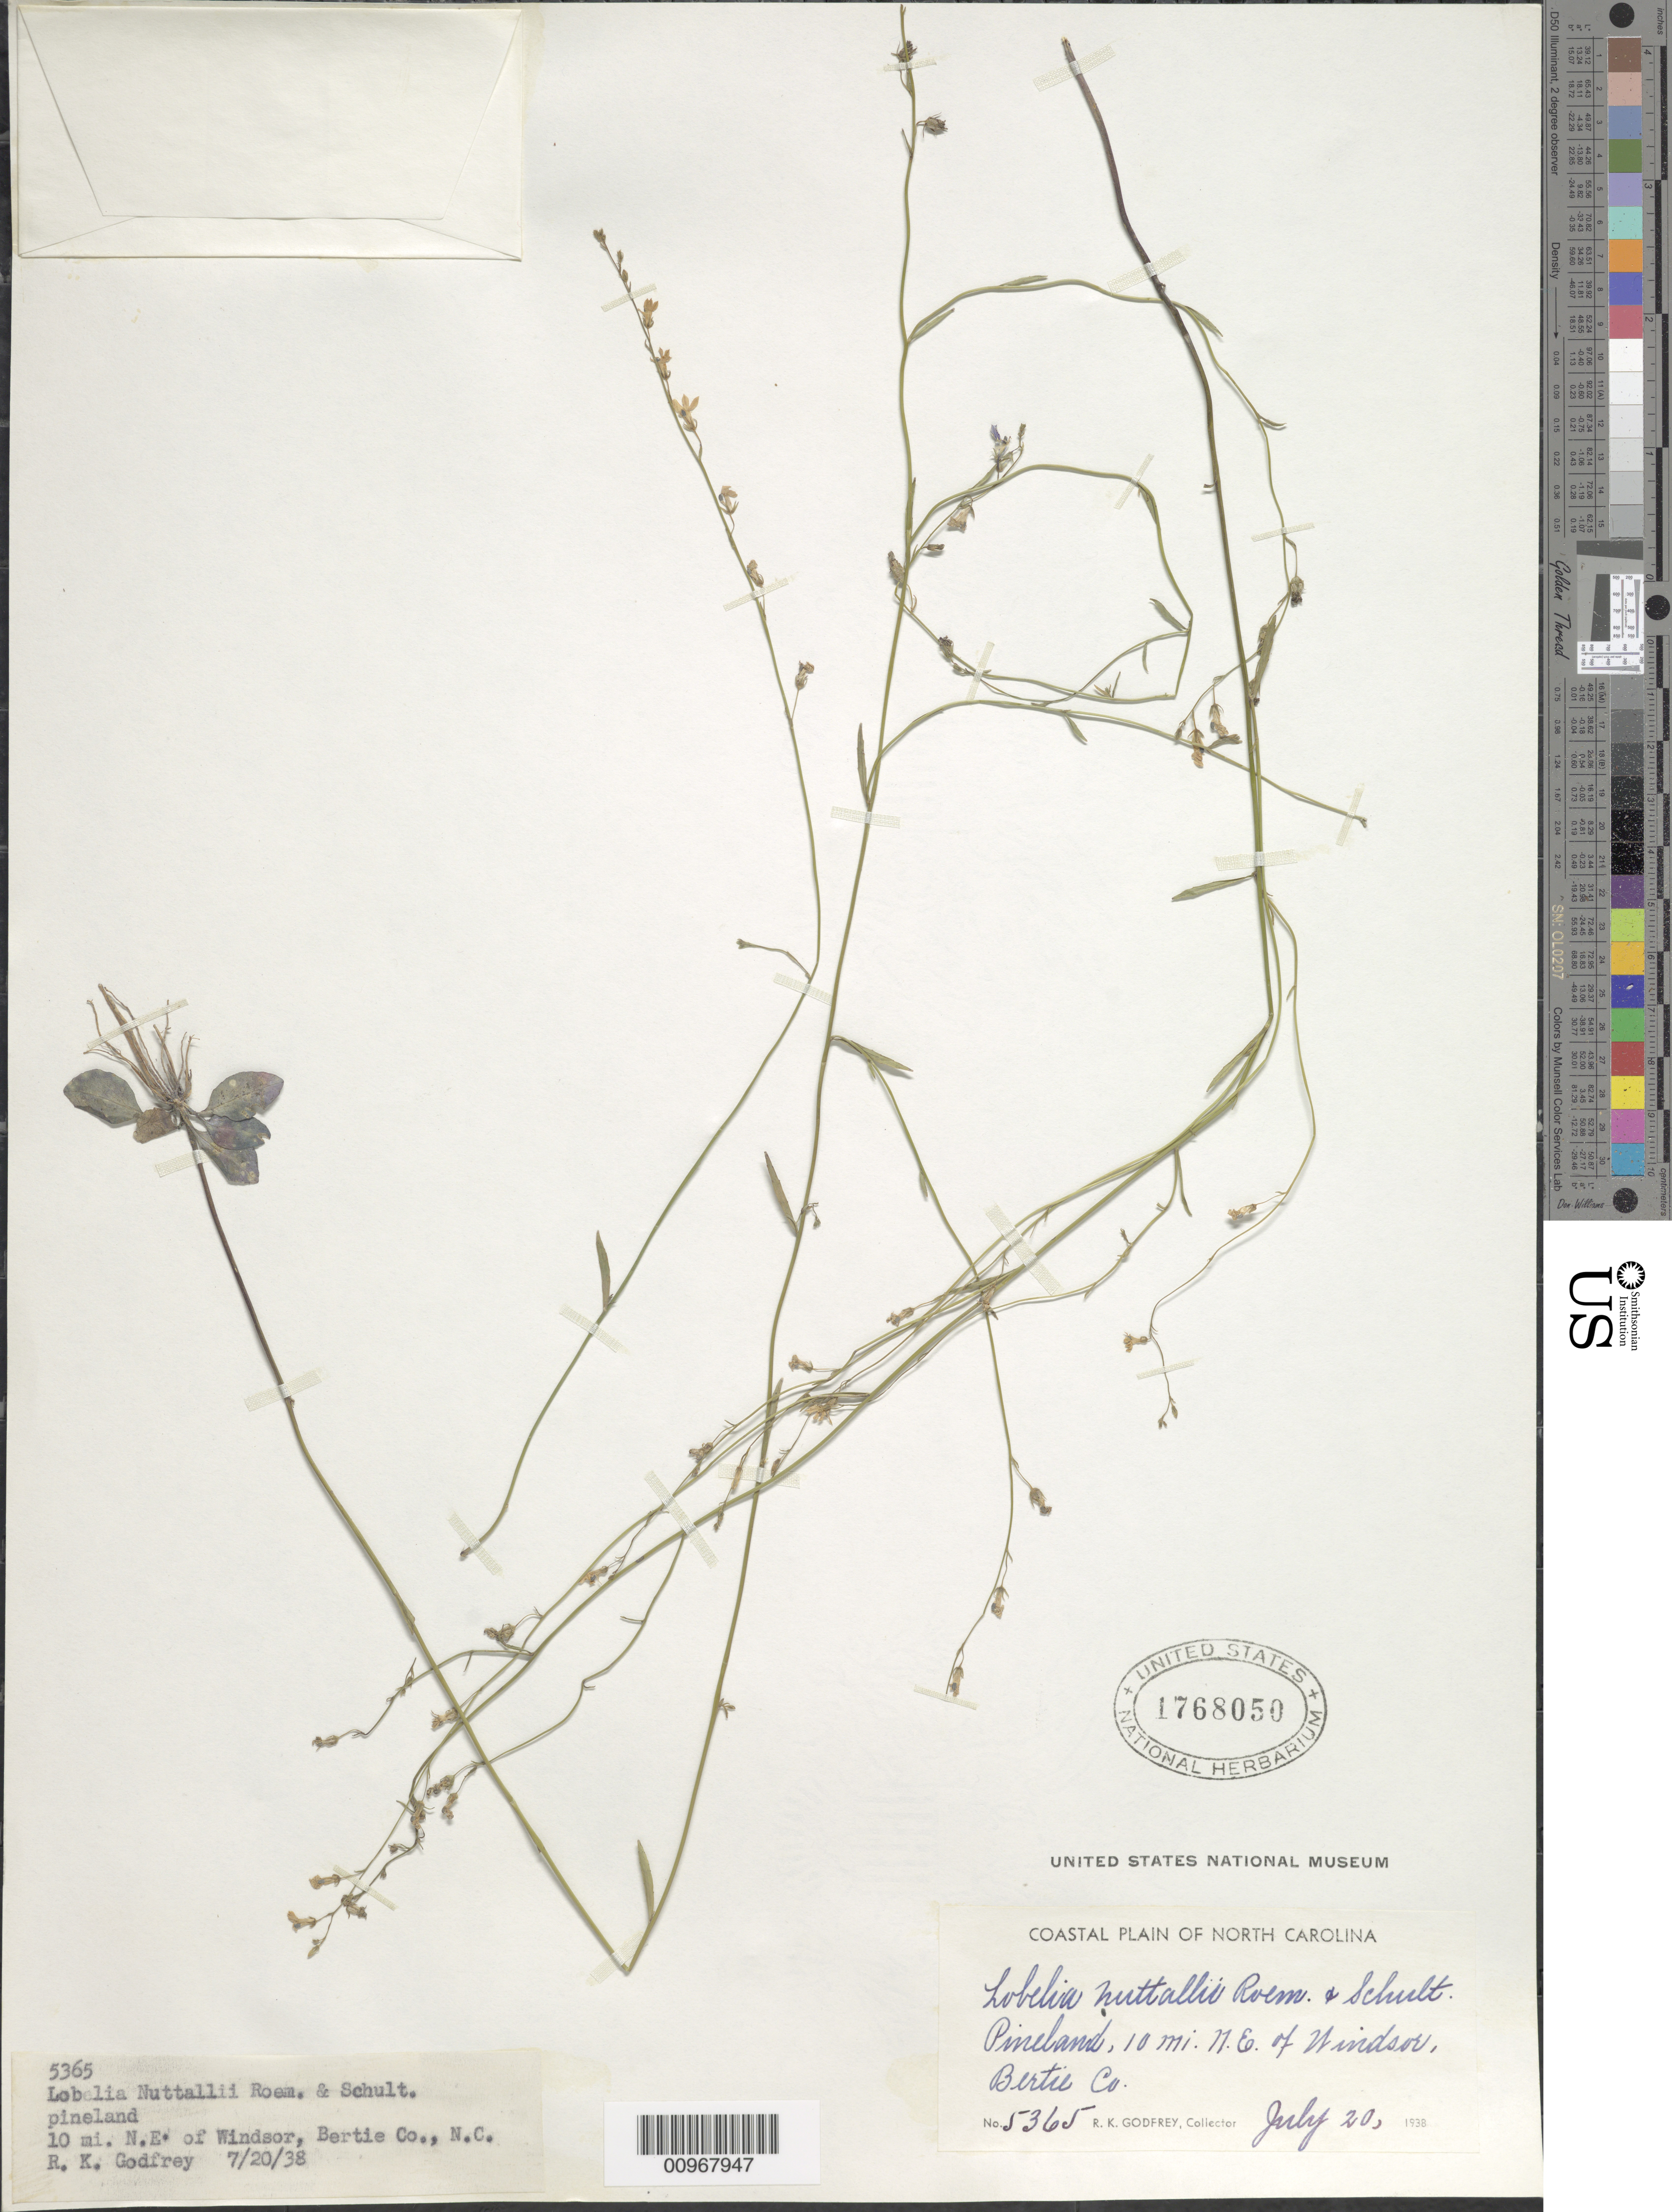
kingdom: Plantae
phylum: Tracheophyta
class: Magnoliopsida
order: Asterales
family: Campanulaceae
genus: Lobelia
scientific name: Lobelia nuttallii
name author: Schult.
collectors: R. K. Godfrey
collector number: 5365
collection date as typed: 20 Jul 1938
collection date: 1938-07-20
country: United States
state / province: North Carolina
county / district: Bertie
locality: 10 mi NE of Windsor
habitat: pineland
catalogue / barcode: US 1768050